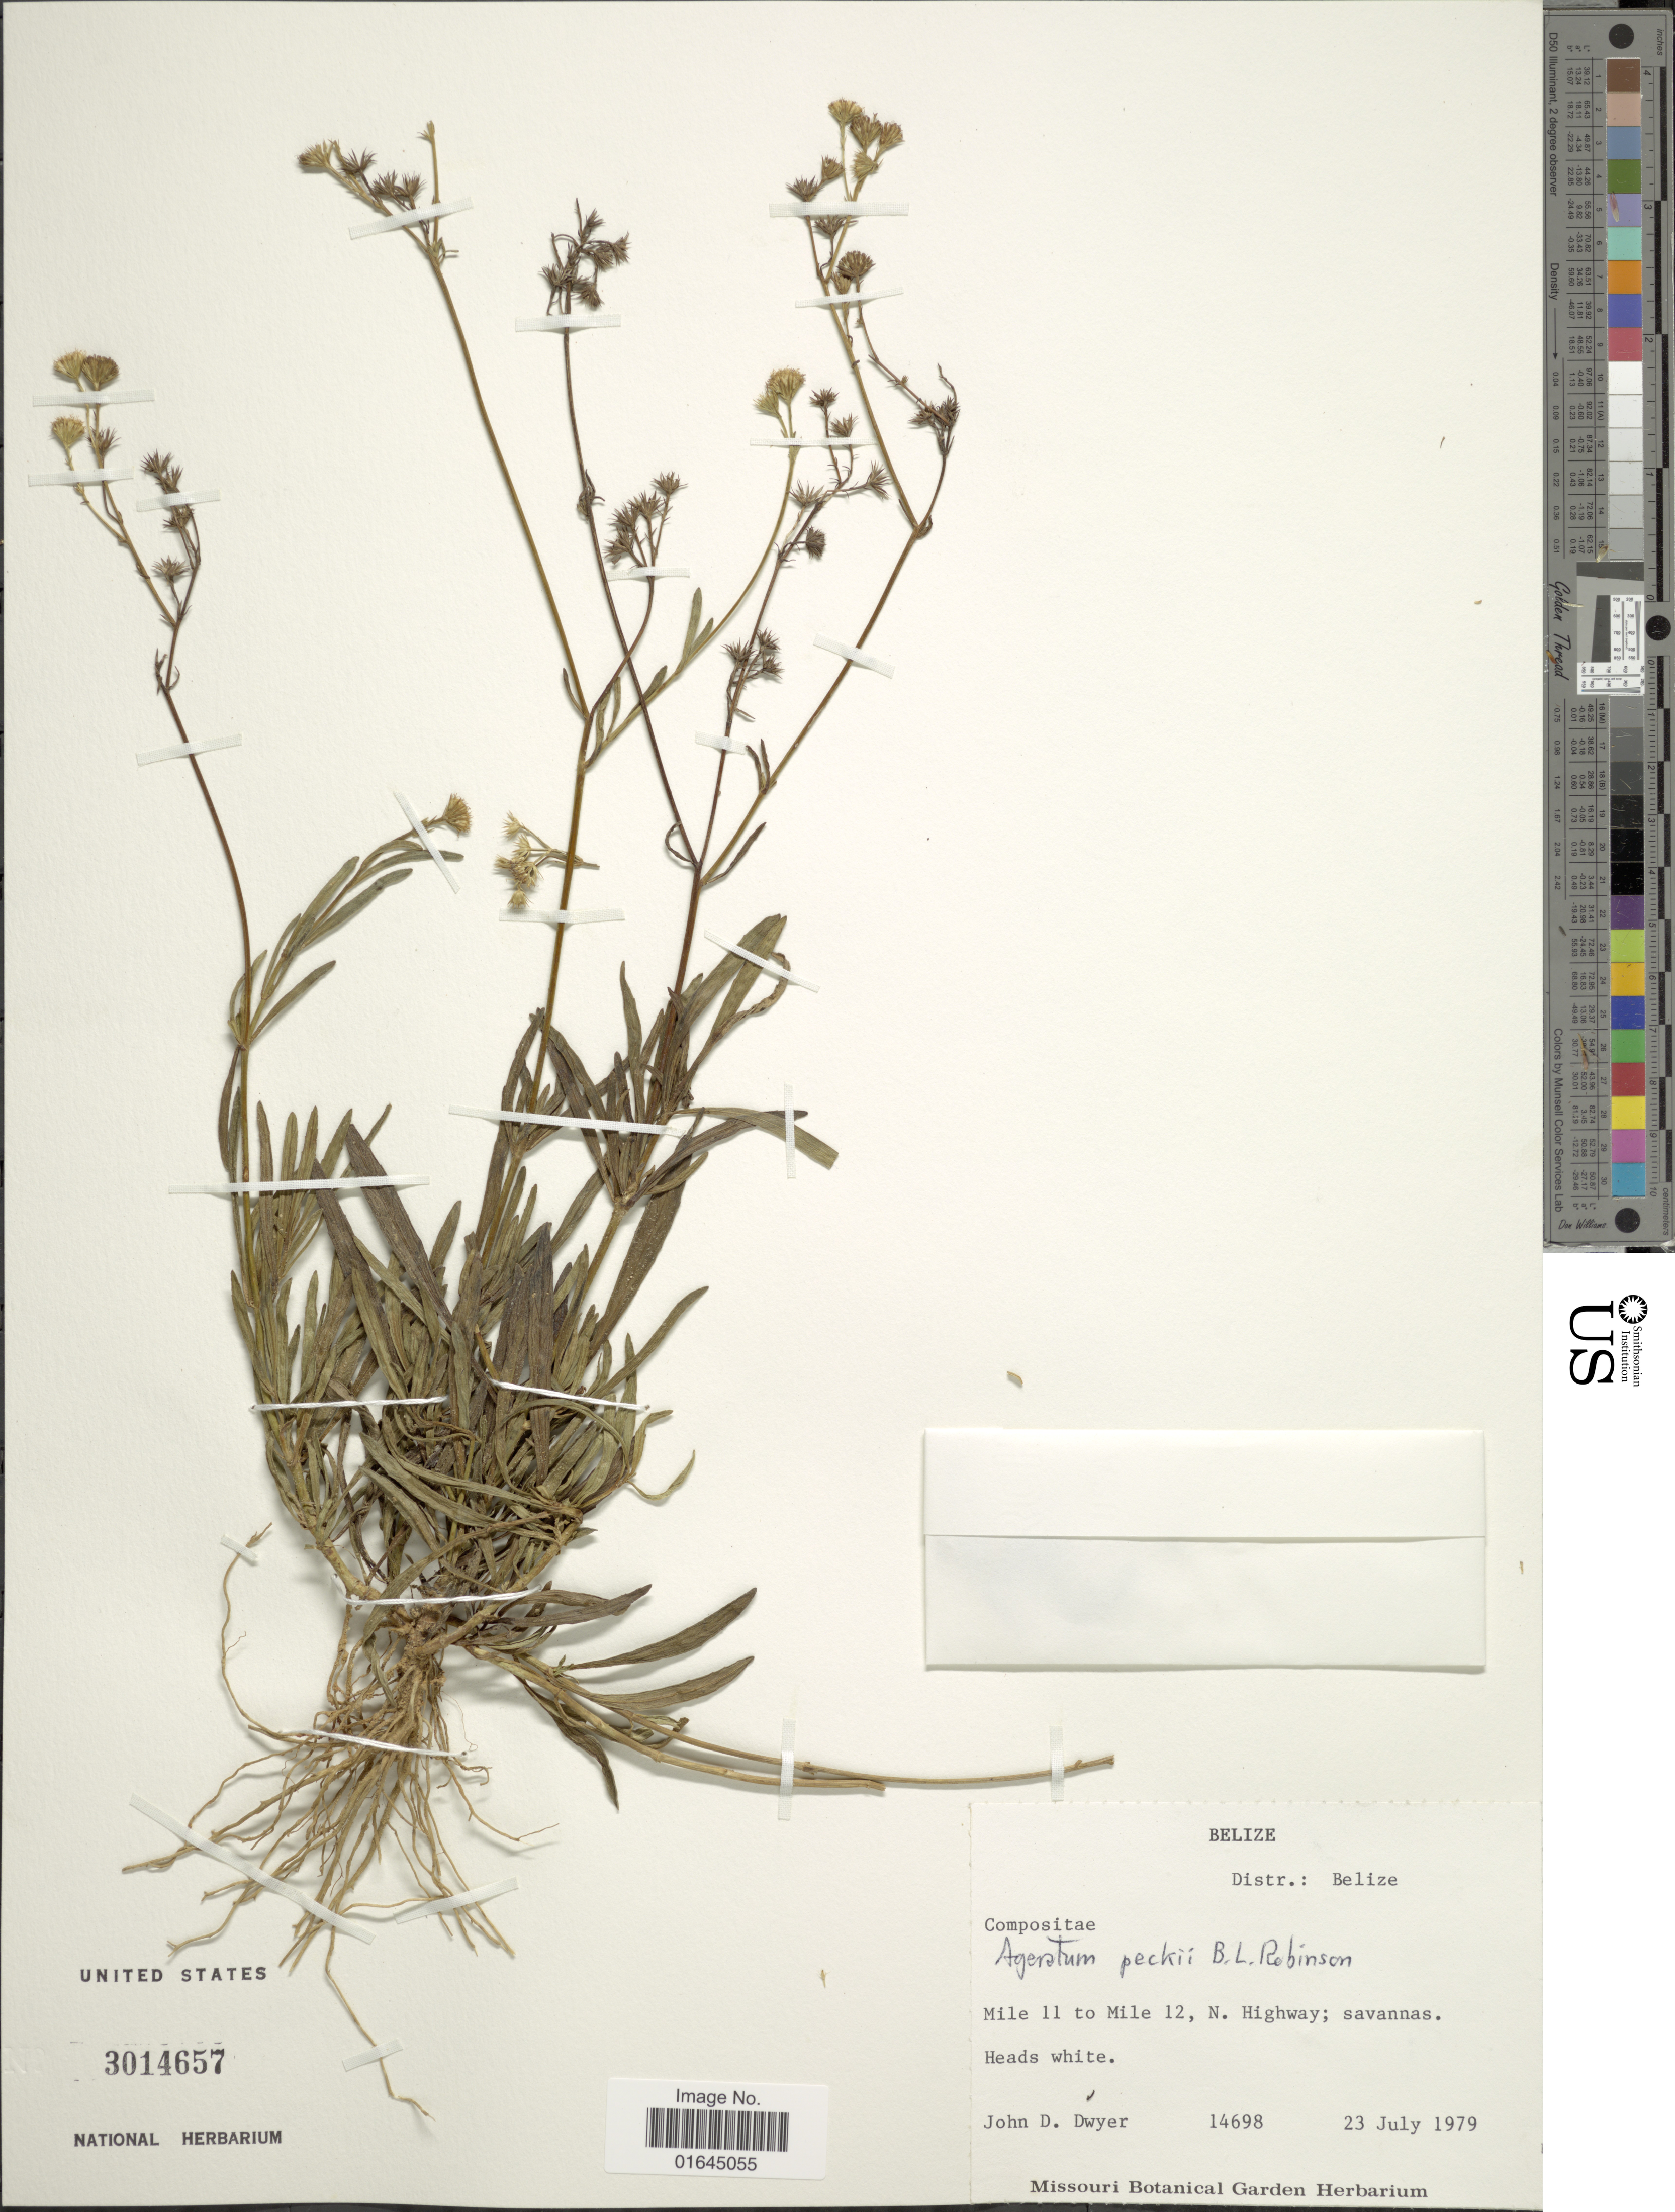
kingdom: Plantae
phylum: Tracheophyta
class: Magnoliopsida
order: Asterales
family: Asteraceae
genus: Ageratum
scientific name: Ageratum peckii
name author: B.L. Rob.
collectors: J. D. Dwyer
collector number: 14689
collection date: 1979-07-23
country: Belize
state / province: Belize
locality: Distr.: Belize, Mile 11 to Mile 12, N. Highway; savannas.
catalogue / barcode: US 3014657